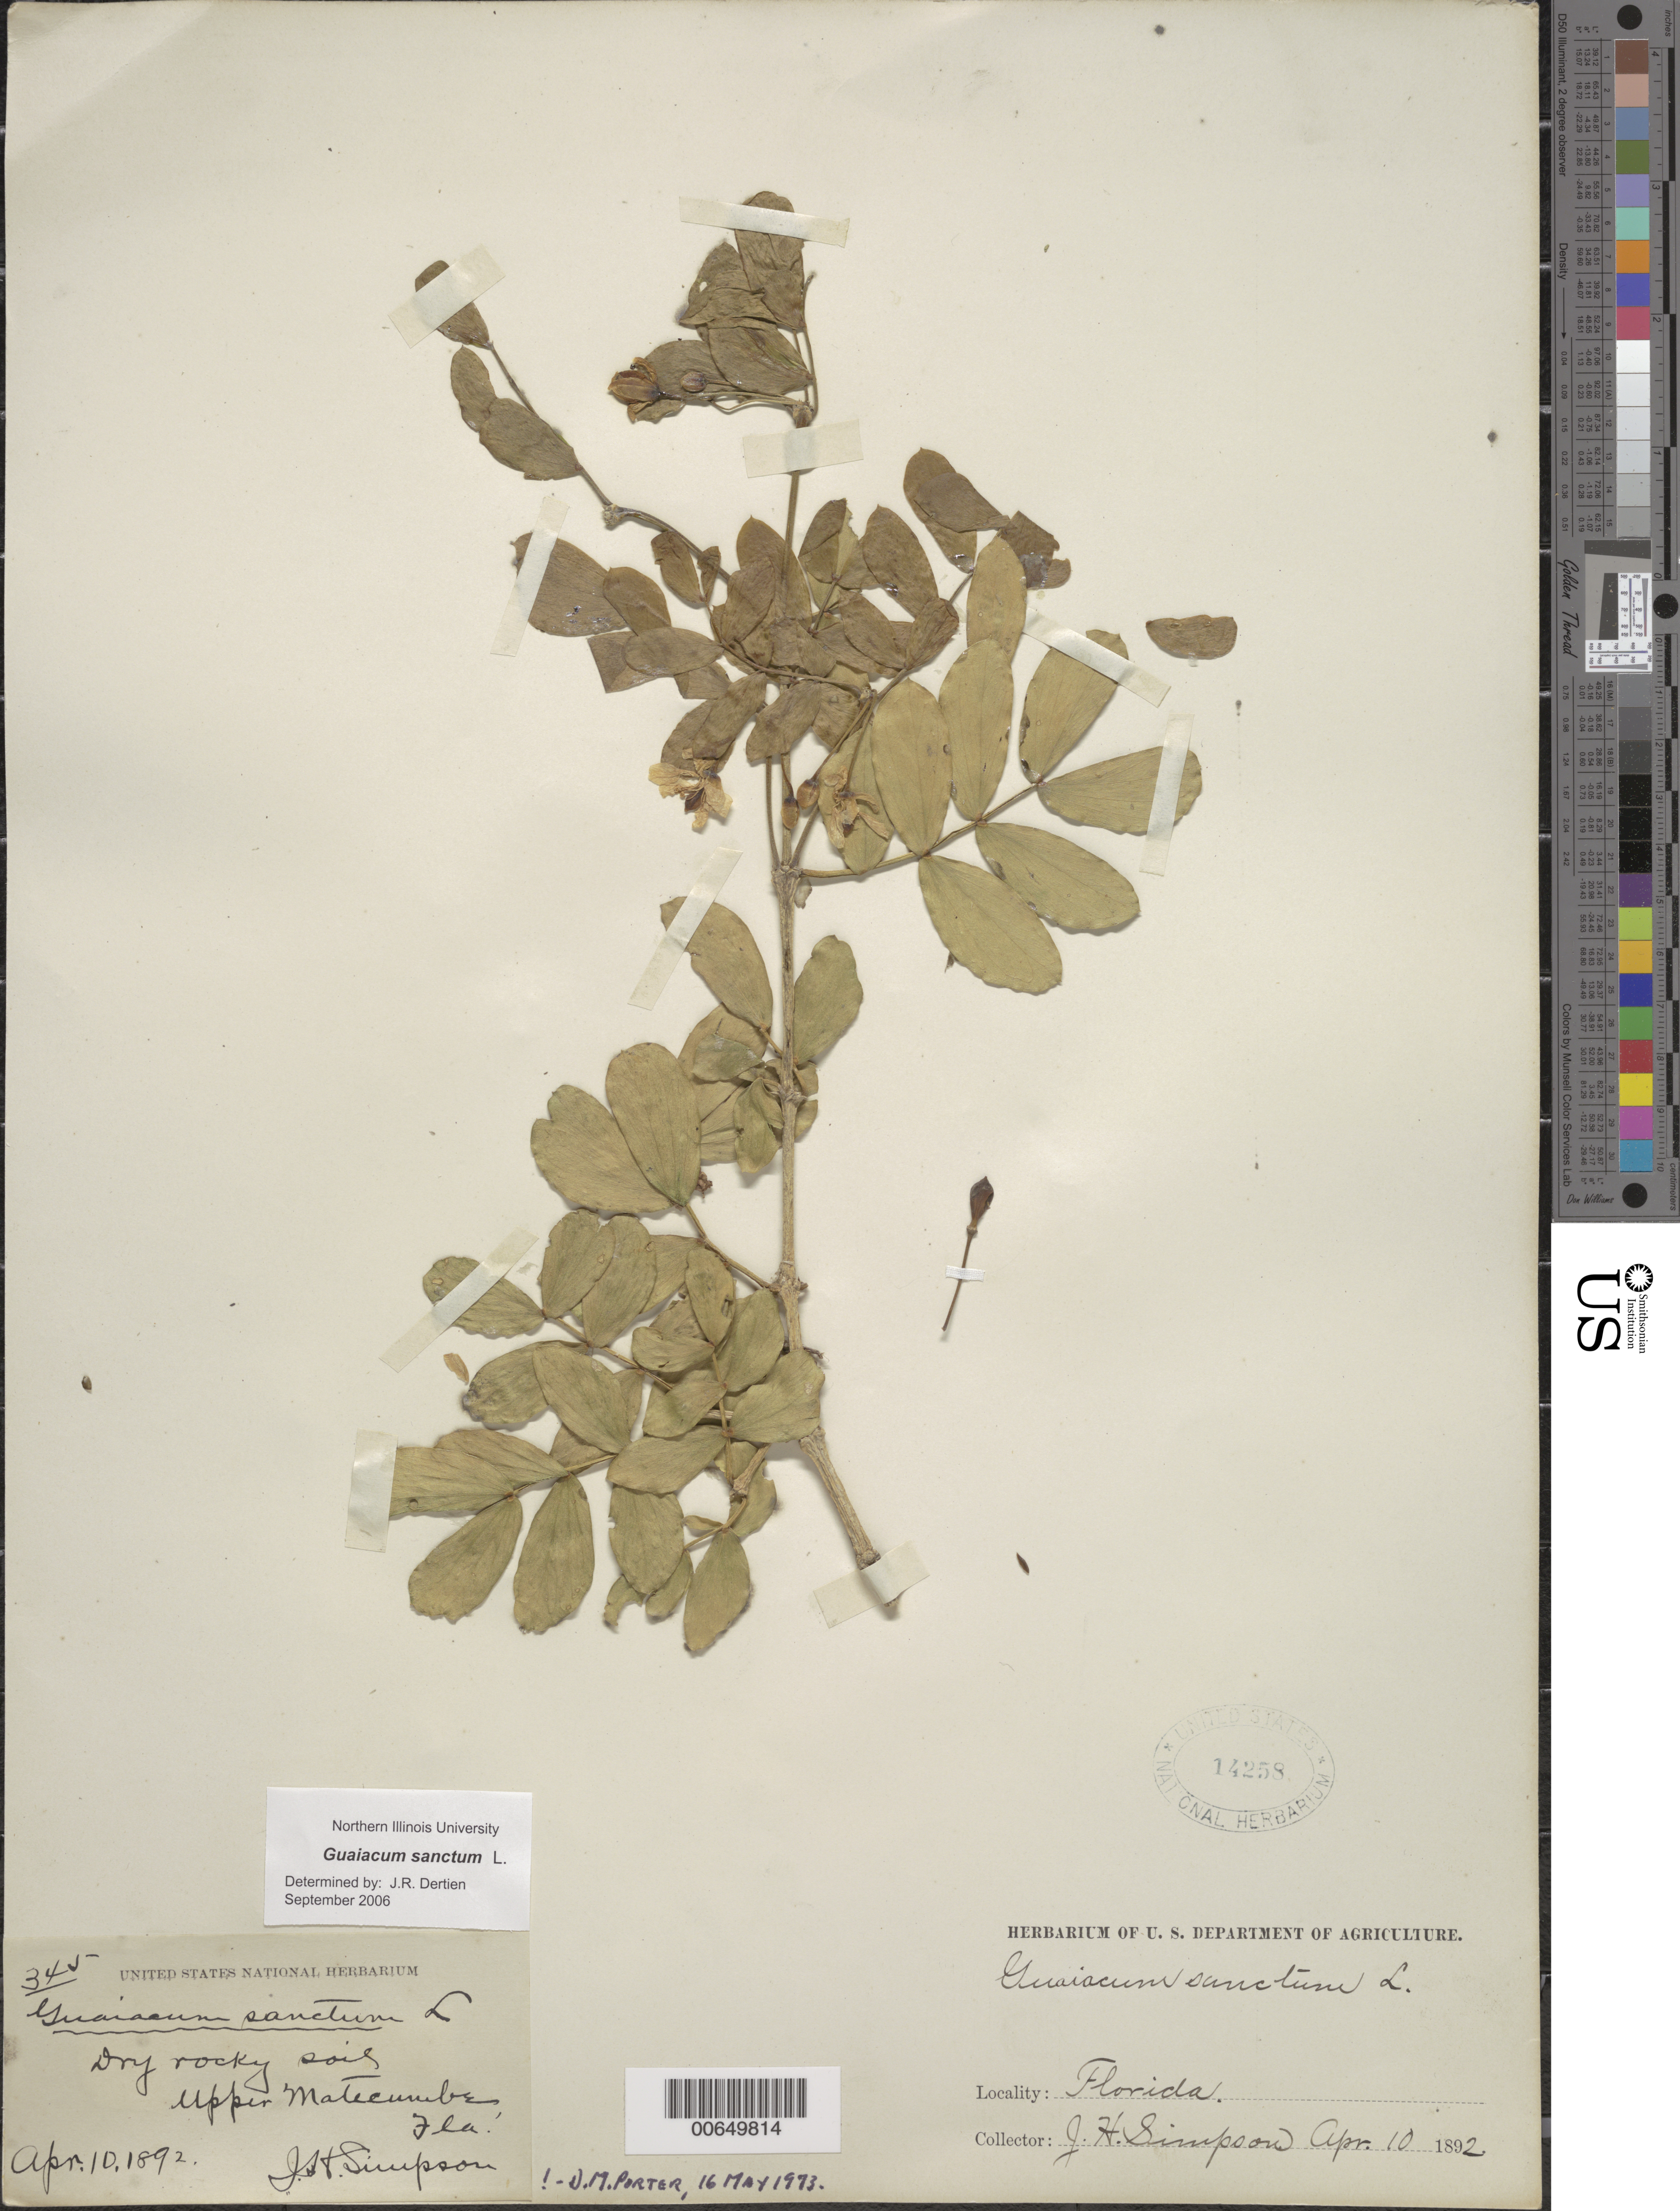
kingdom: Plantae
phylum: Tracheophyta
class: Magnoliopsida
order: Zygophyllales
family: Zygophyllaceae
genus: Guaiacum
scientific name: Guaiacum sanctum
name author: L.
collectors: J. H. Simpson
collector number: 345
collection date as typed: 10 Apr 1892 or 04 Oct 1892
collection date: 1892-04-10 or 1892-10-04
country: United States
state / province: Florida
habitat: Dry rocky soil.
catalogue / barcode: US 14258